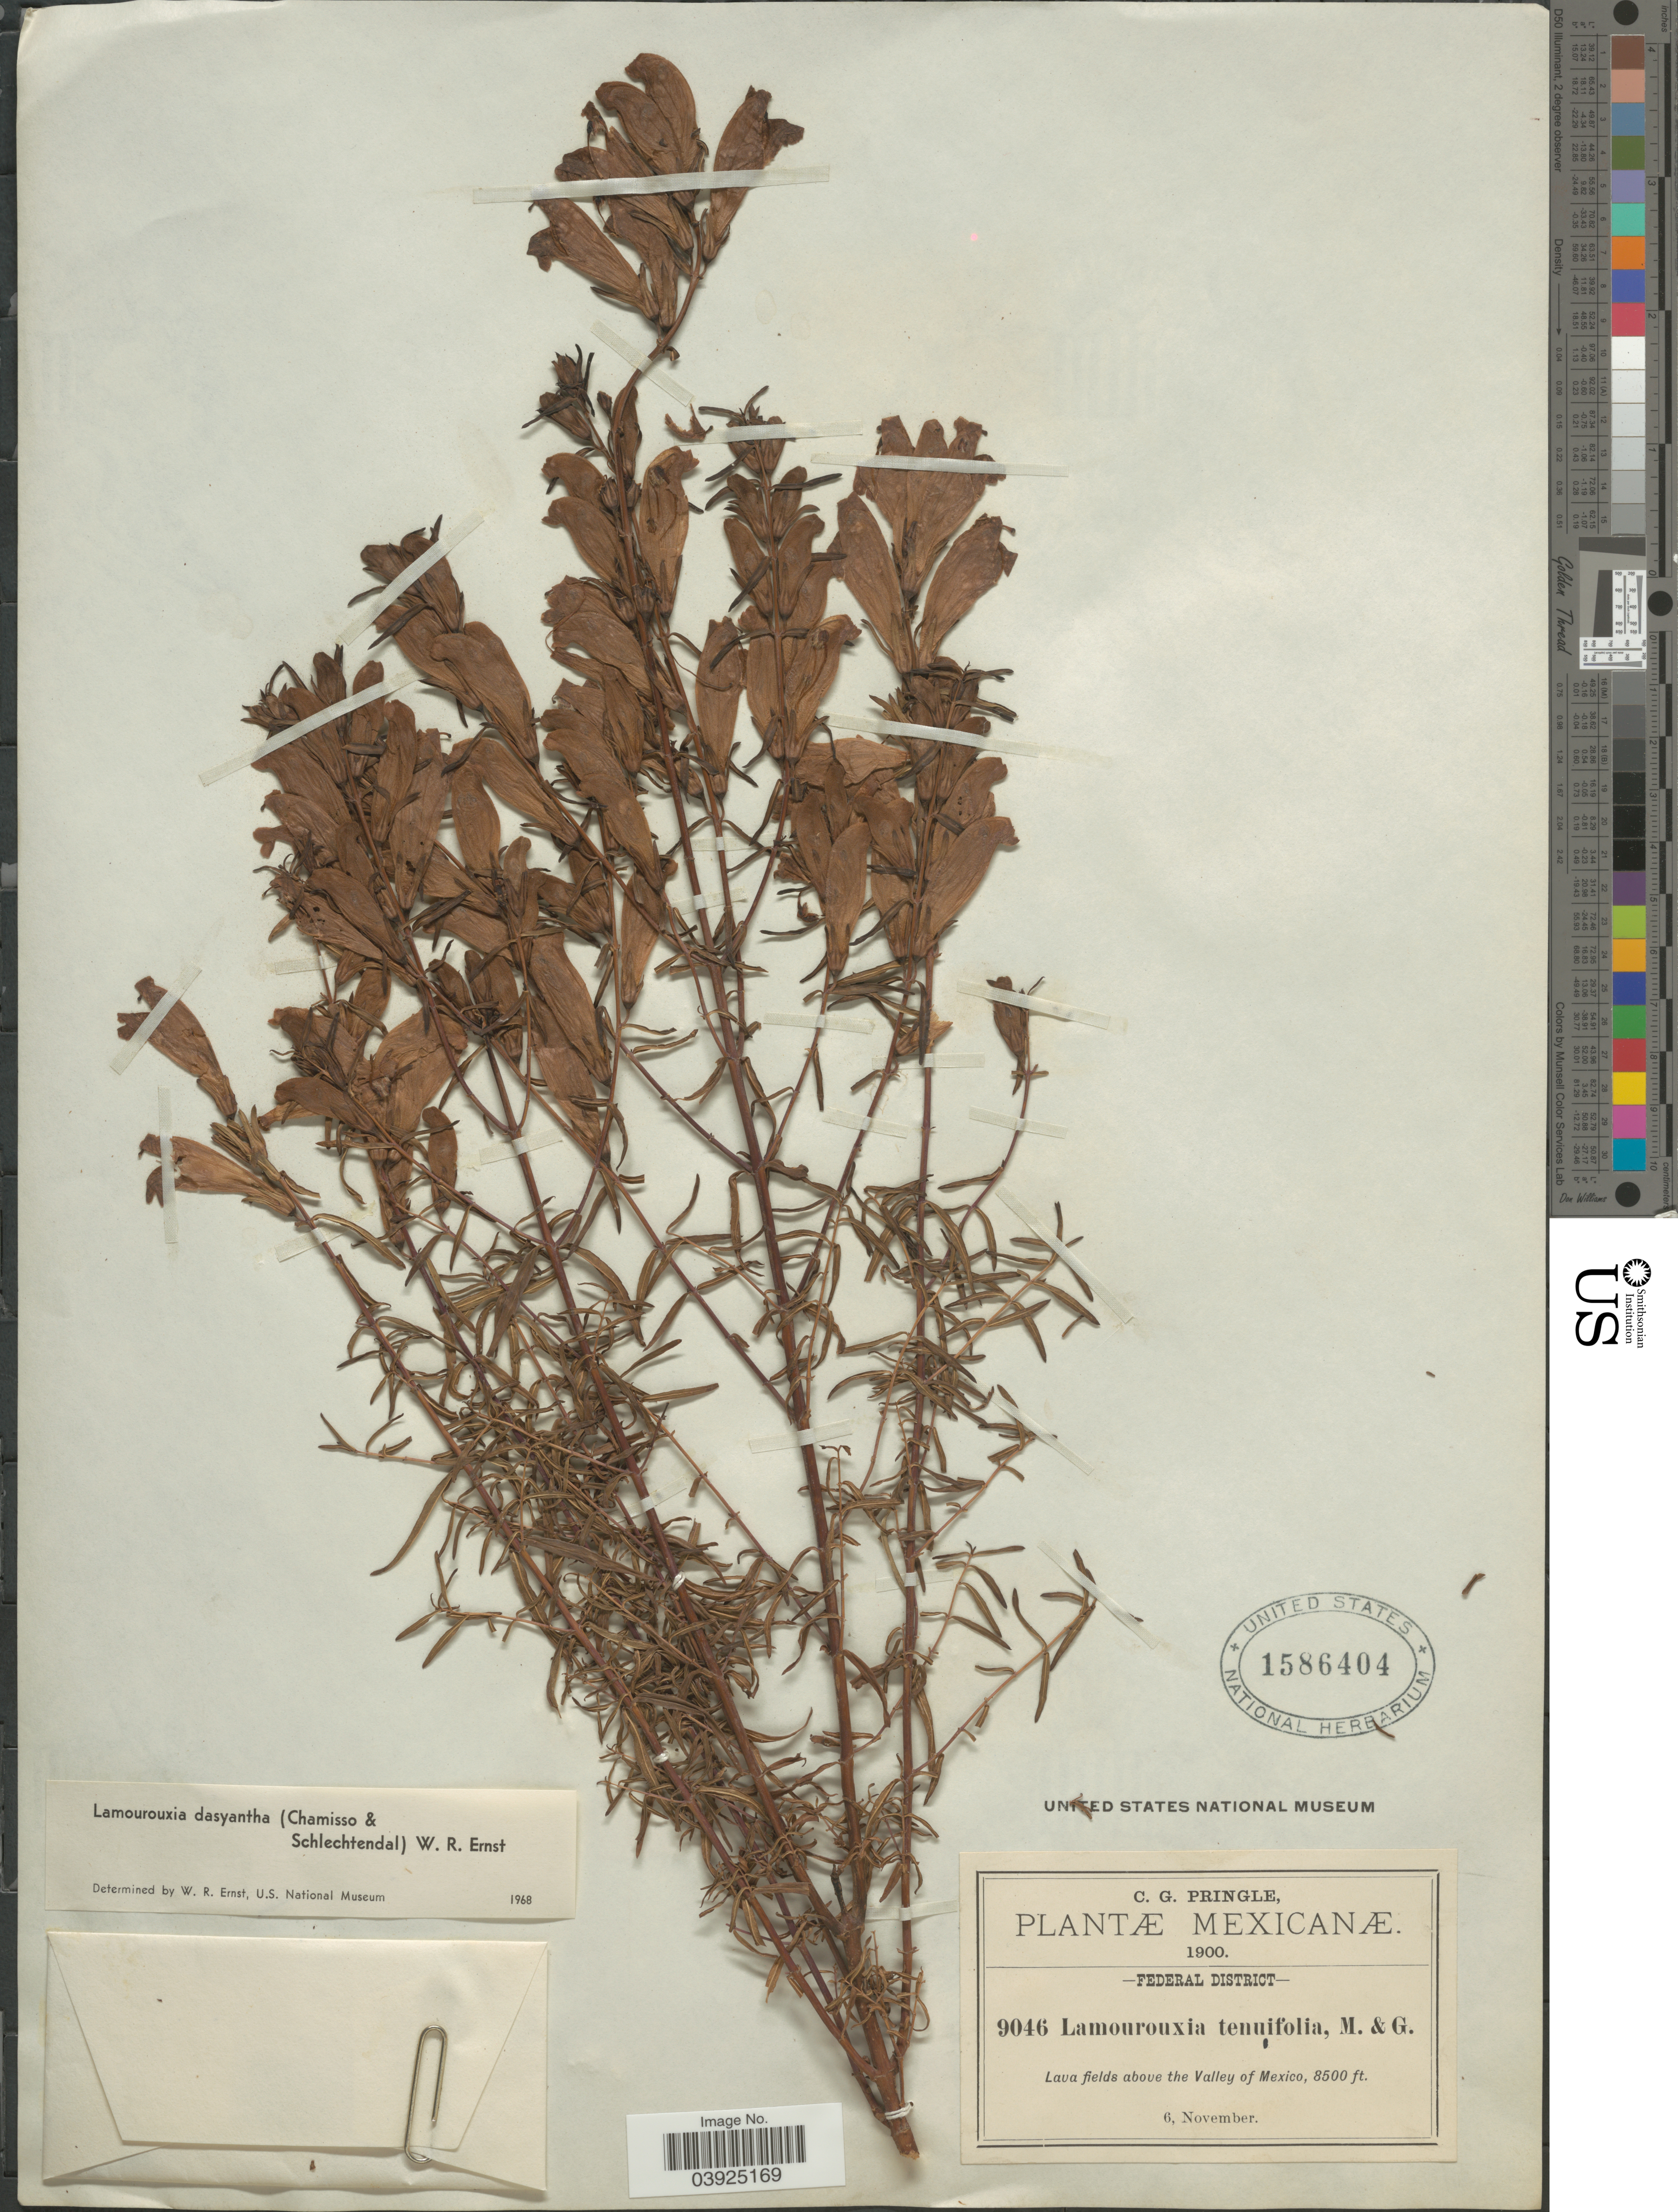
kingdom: Plantae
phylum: Tracheophyta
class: Magnoliopsida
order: Lamiales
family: Orobanchaceae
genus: Lamourouxia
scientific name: Lamourouxia linearis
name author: Benth.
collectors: C. G. Pringle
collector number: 9046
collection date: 1900-11-06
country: Mexico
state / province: Distrito Federal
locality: Federal District. Lava fields above the Valley of Mexico.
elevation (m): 2591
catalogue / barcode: US 1586404